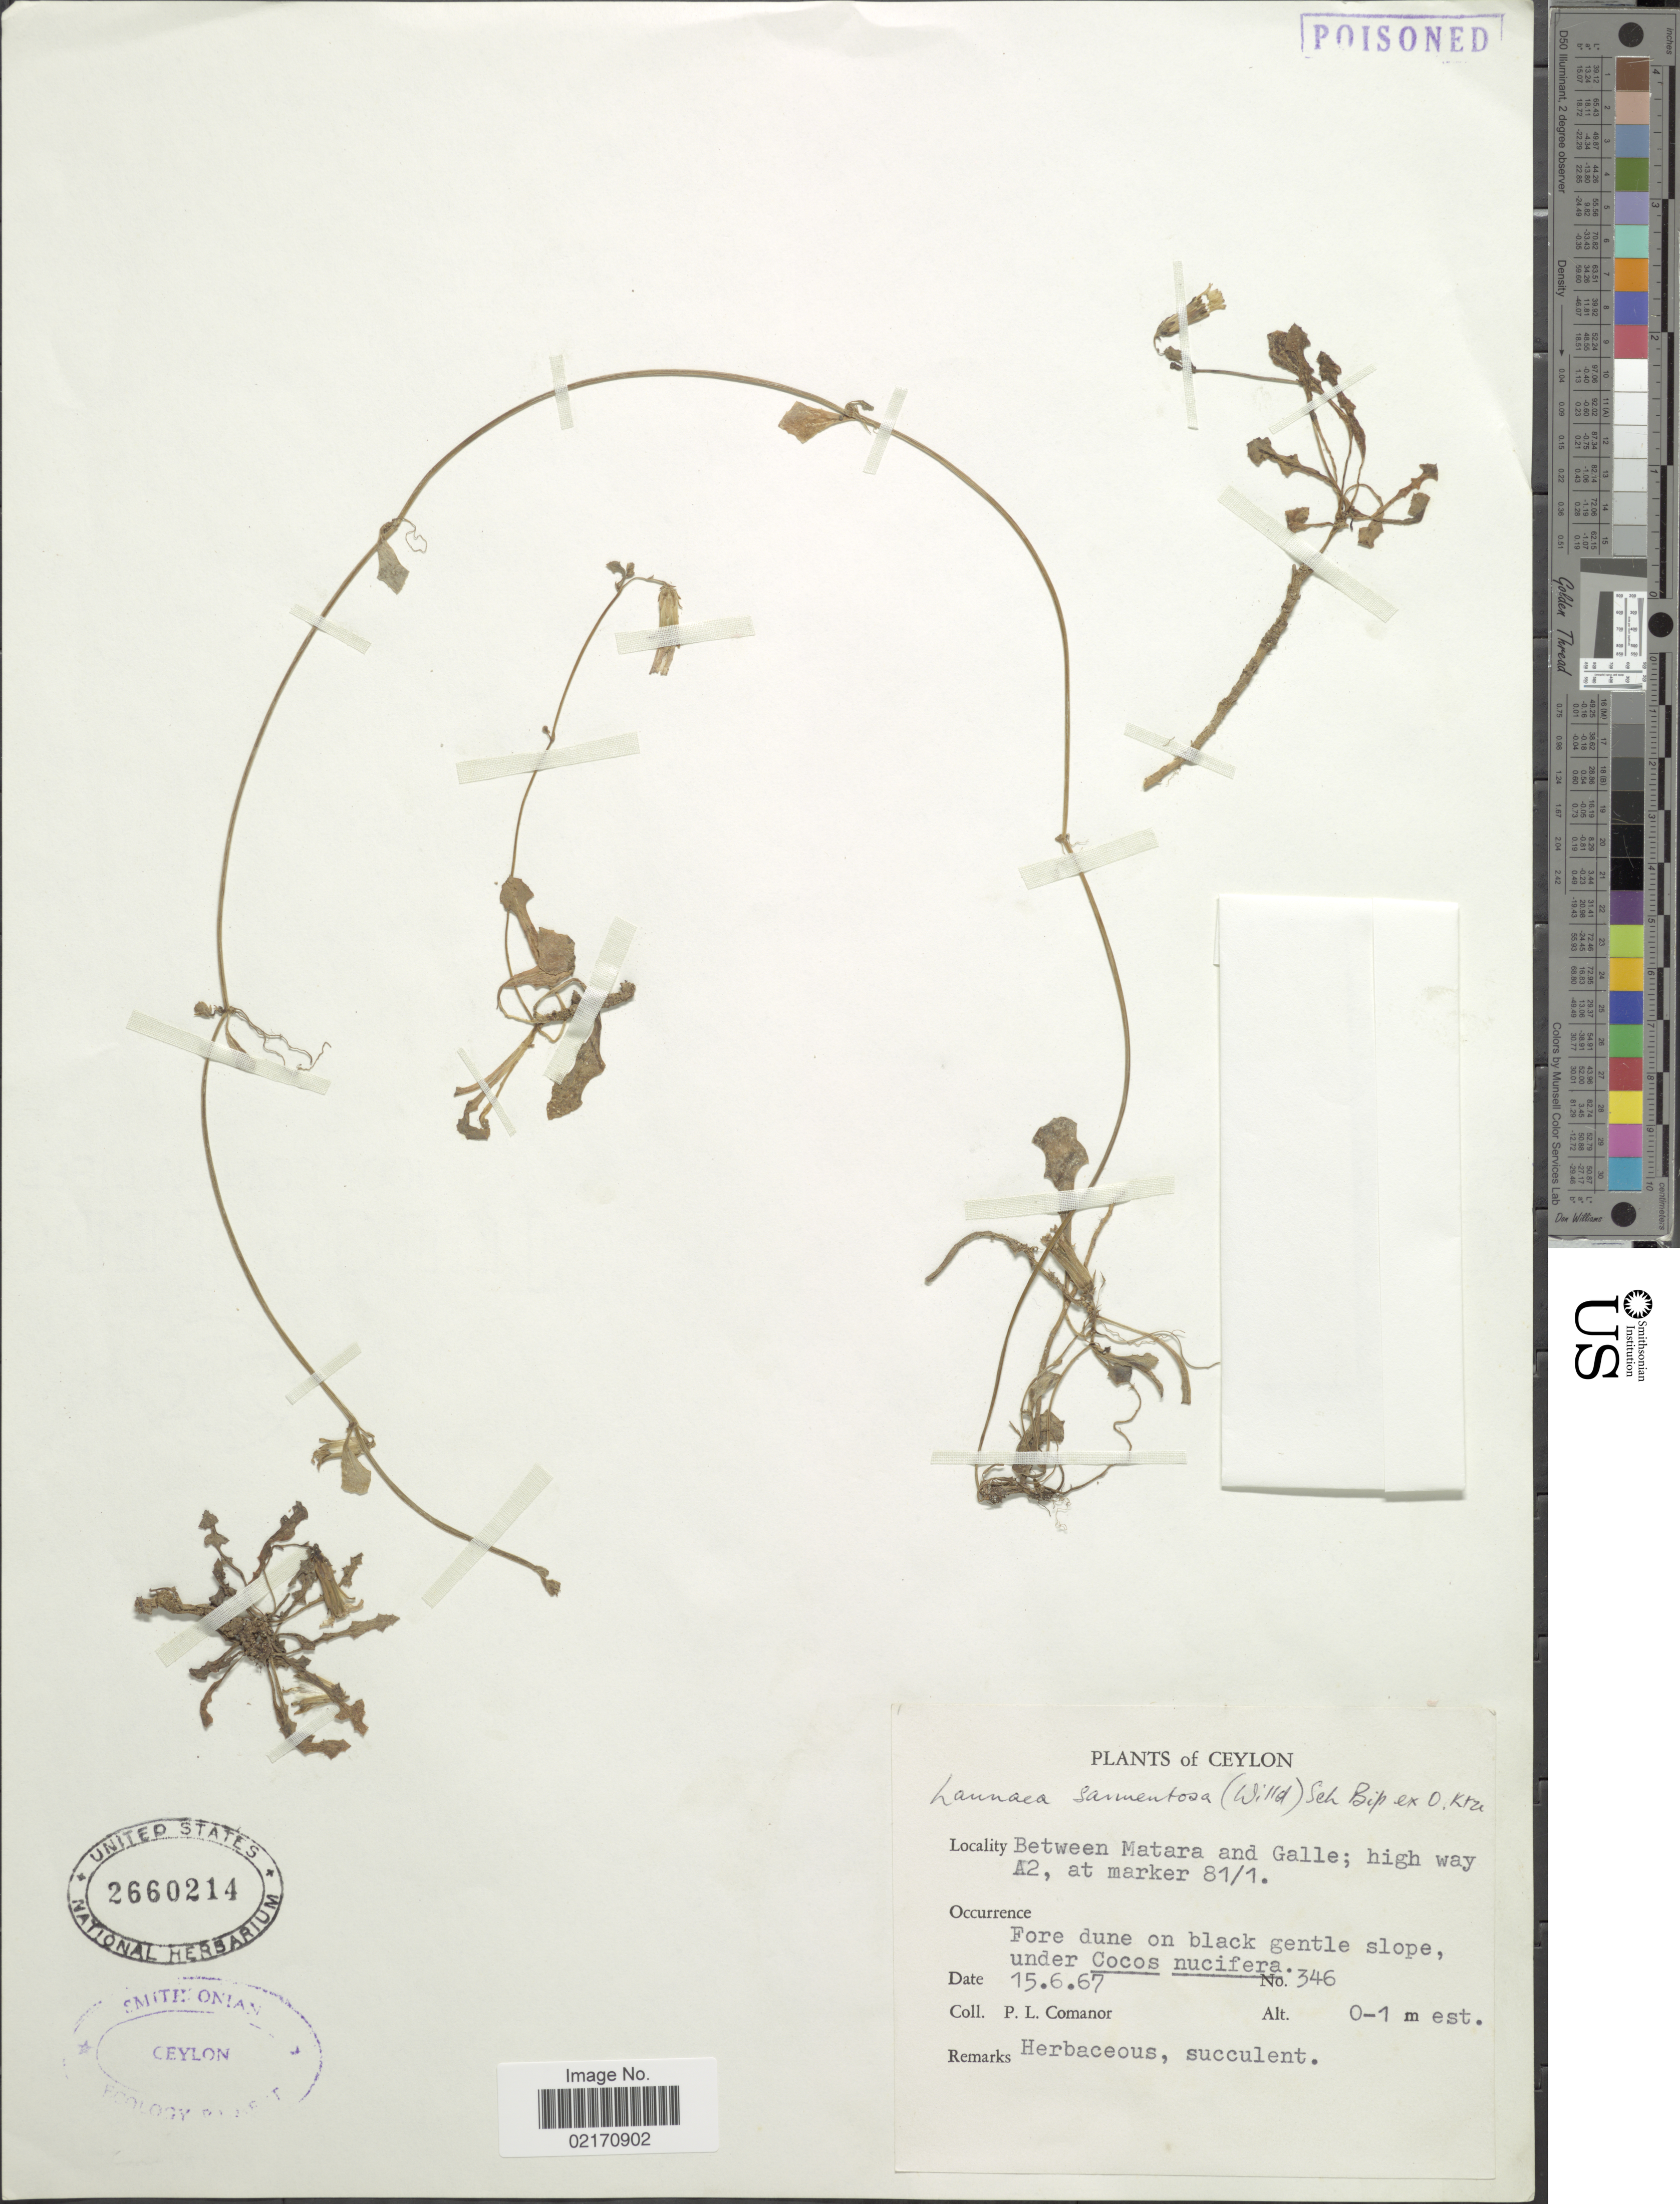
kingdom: Plantae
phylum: Tracheophyta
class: Magnoliopsida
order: Asterales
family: Asteraceae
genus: Launaea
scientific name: Launaea sarmentosa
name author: (Willd.) Kuntze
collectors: P. Comanor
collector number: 346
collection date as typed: Transcribed d/m/y: 15/6/67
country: Sri Lanka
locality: Ceylon, between Matara and Galle, high way A2, at marker 81/1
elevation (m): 0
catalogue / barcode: US 2660214